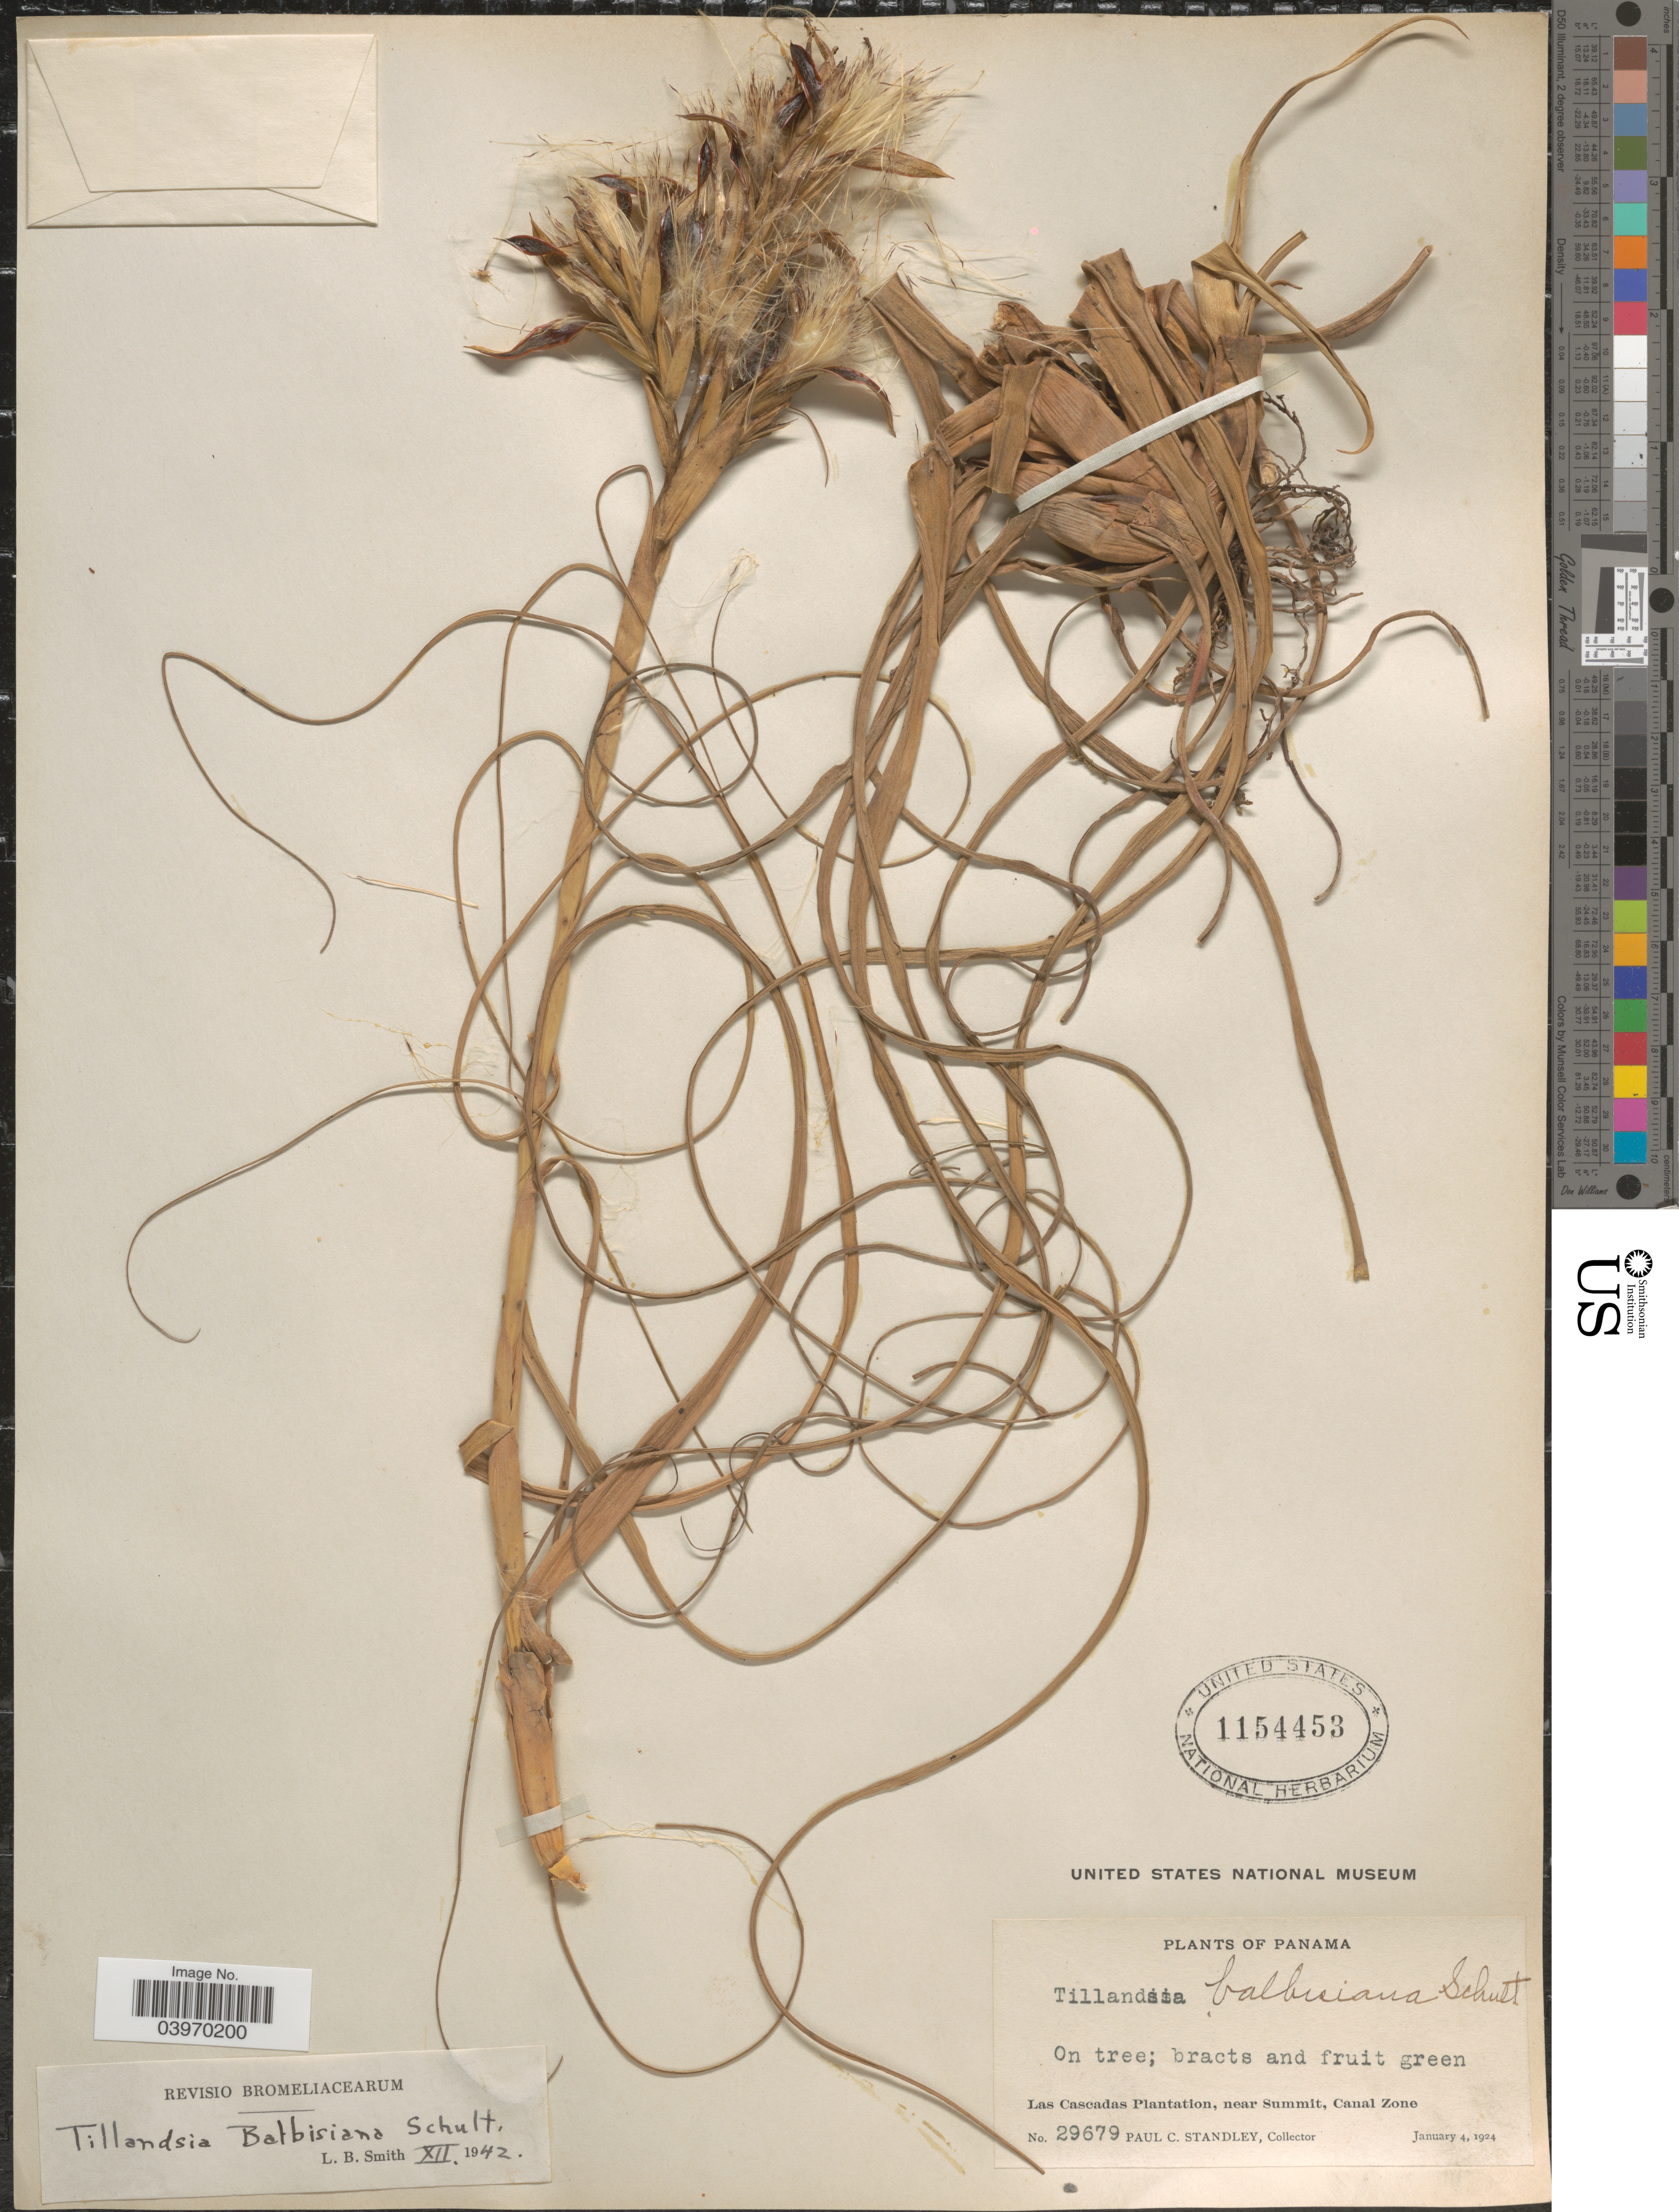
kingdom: Plantae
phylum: Tracheophyta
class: Liliopsida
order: Poales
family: Bromeliaceae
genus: Tillandsia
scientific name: Tillandsia balbisiana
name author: Schult. f.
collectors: P. C. Standley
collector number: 29679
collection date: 1924-01-04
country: Panama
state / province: Colón / Panamá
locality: Las Cascades Plantation, near Summit, Canal Zone.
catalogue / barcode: US 1154453